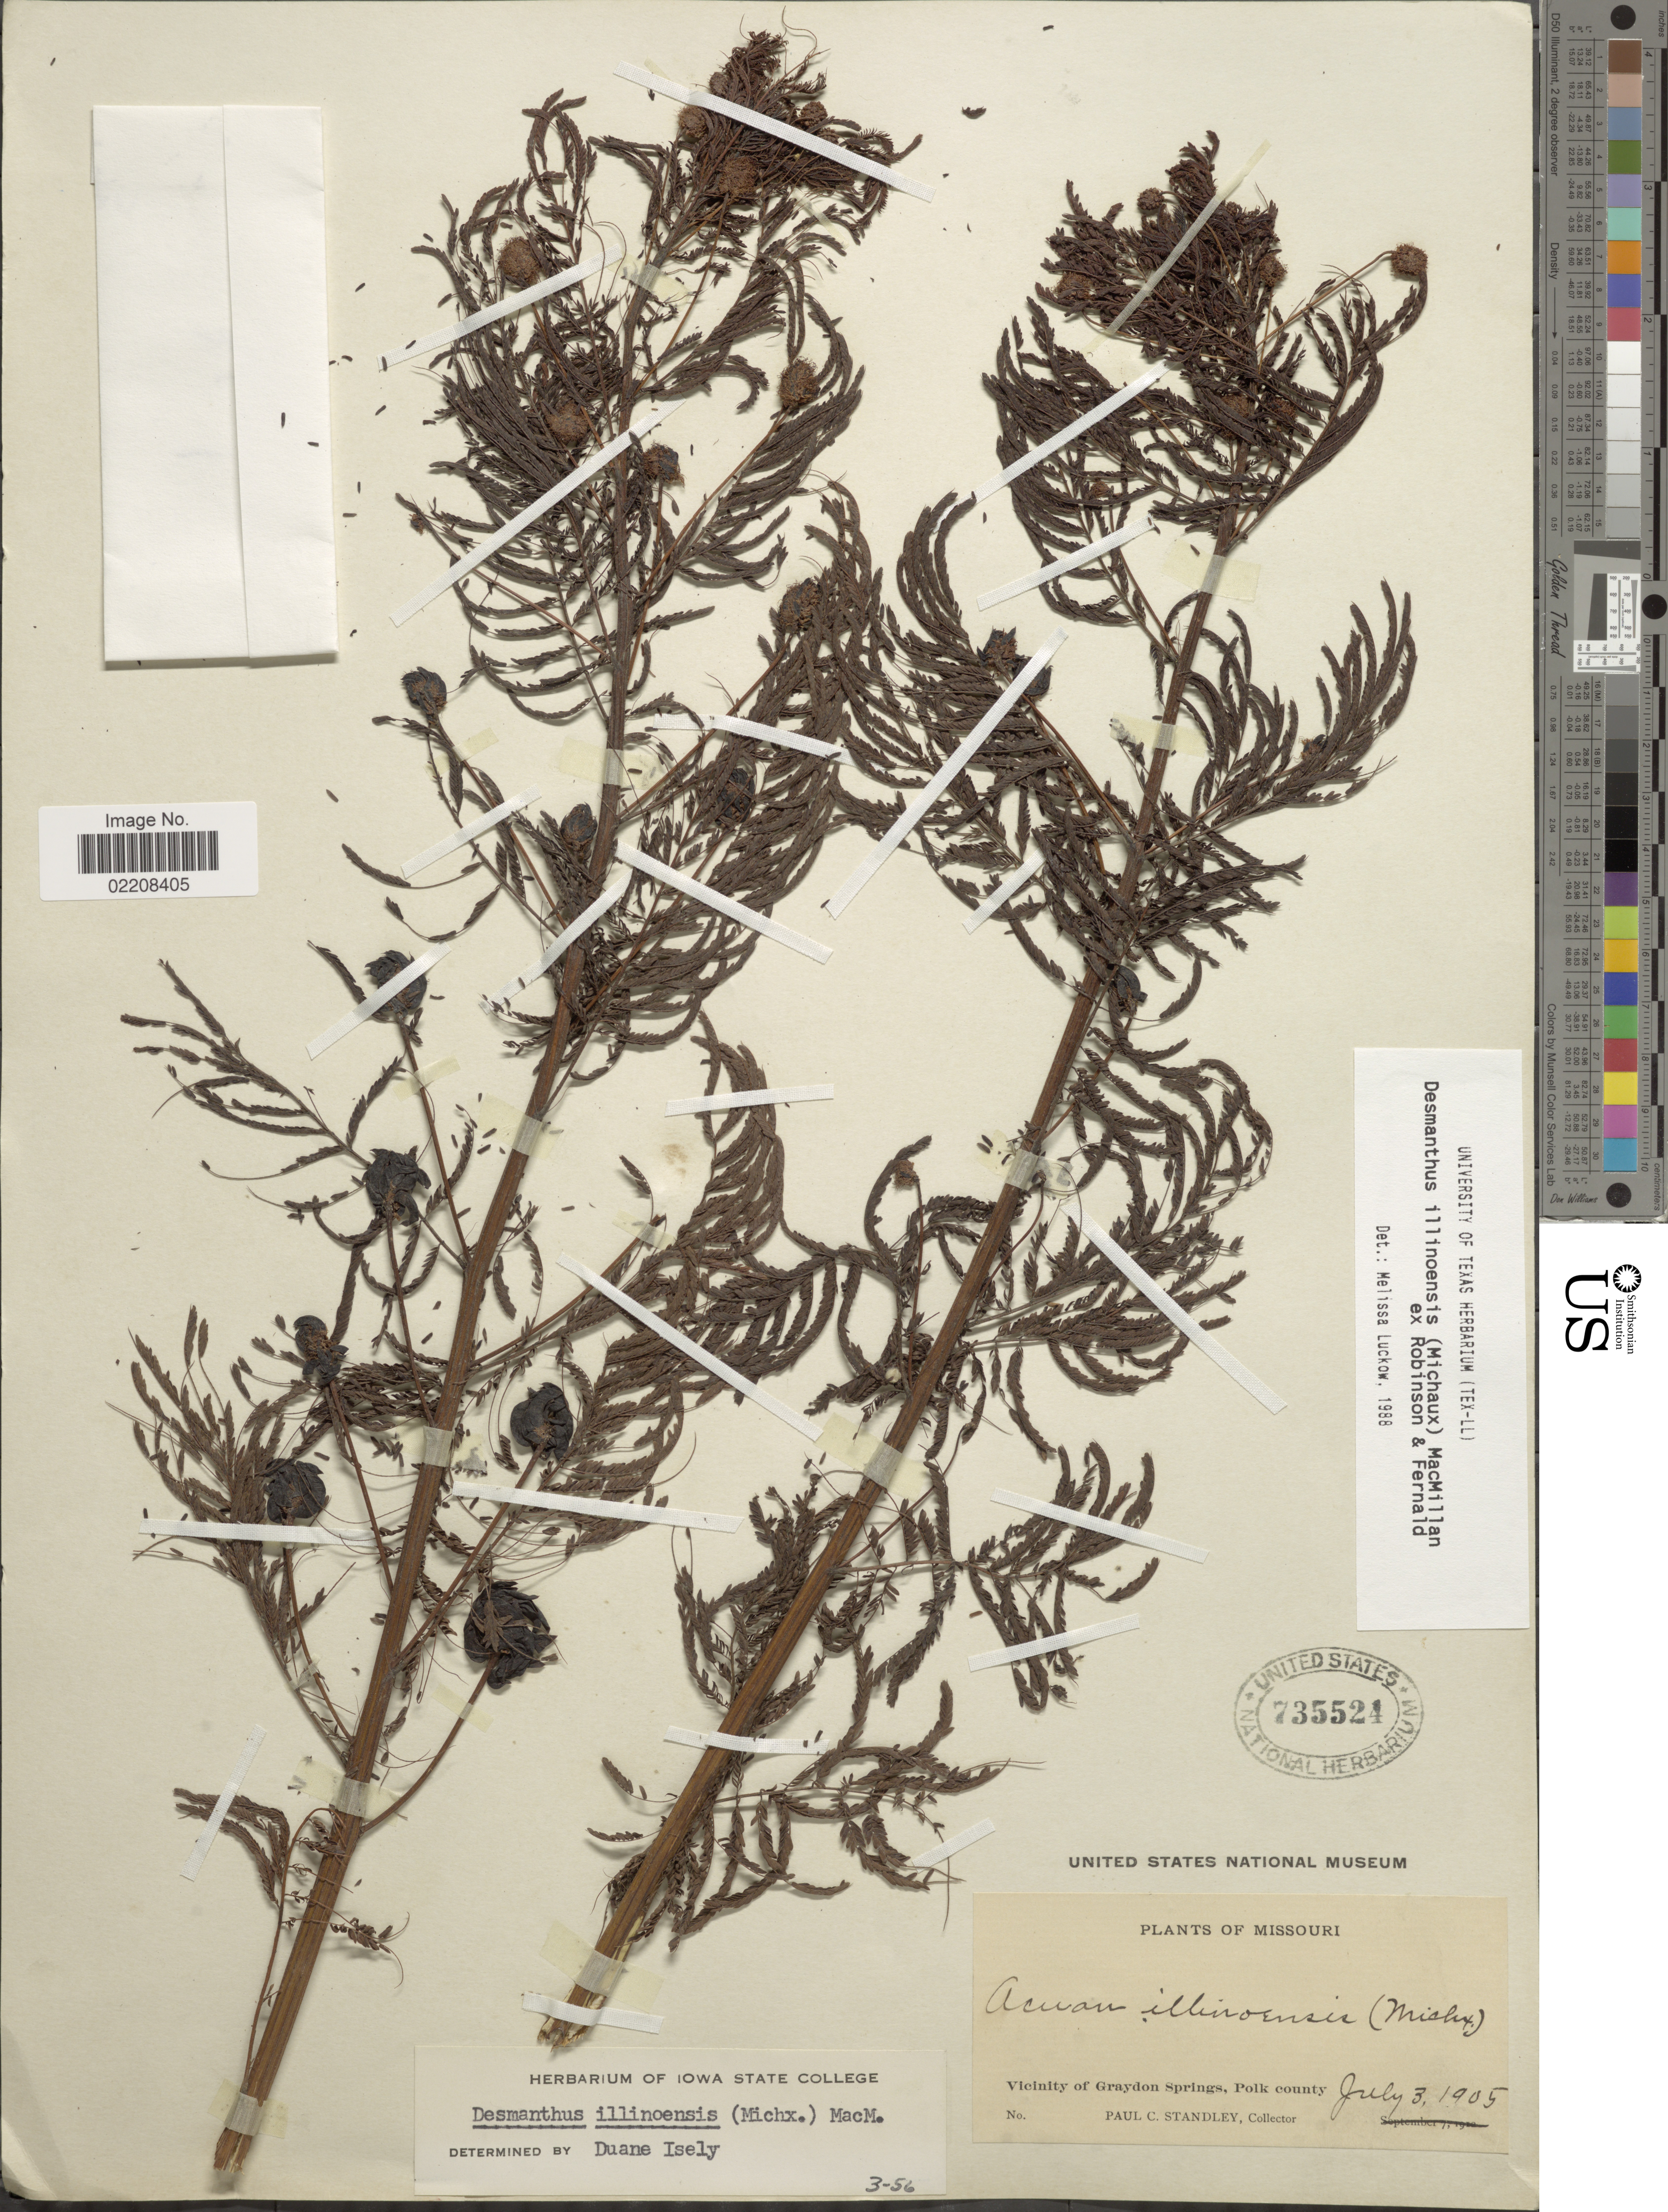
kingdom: Plantae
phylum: Tracheophyta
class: Magnoliopsida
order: Fabales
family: Fabaceae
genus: Desmanthus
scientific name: Desmanthus illinoensis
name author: (Michx.) MacMill.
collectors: P. C. Standley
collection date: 1905-07-03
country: United States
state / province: Missouri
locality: Vicinity of Graydon Springs, Polk county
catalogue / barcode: US 735524